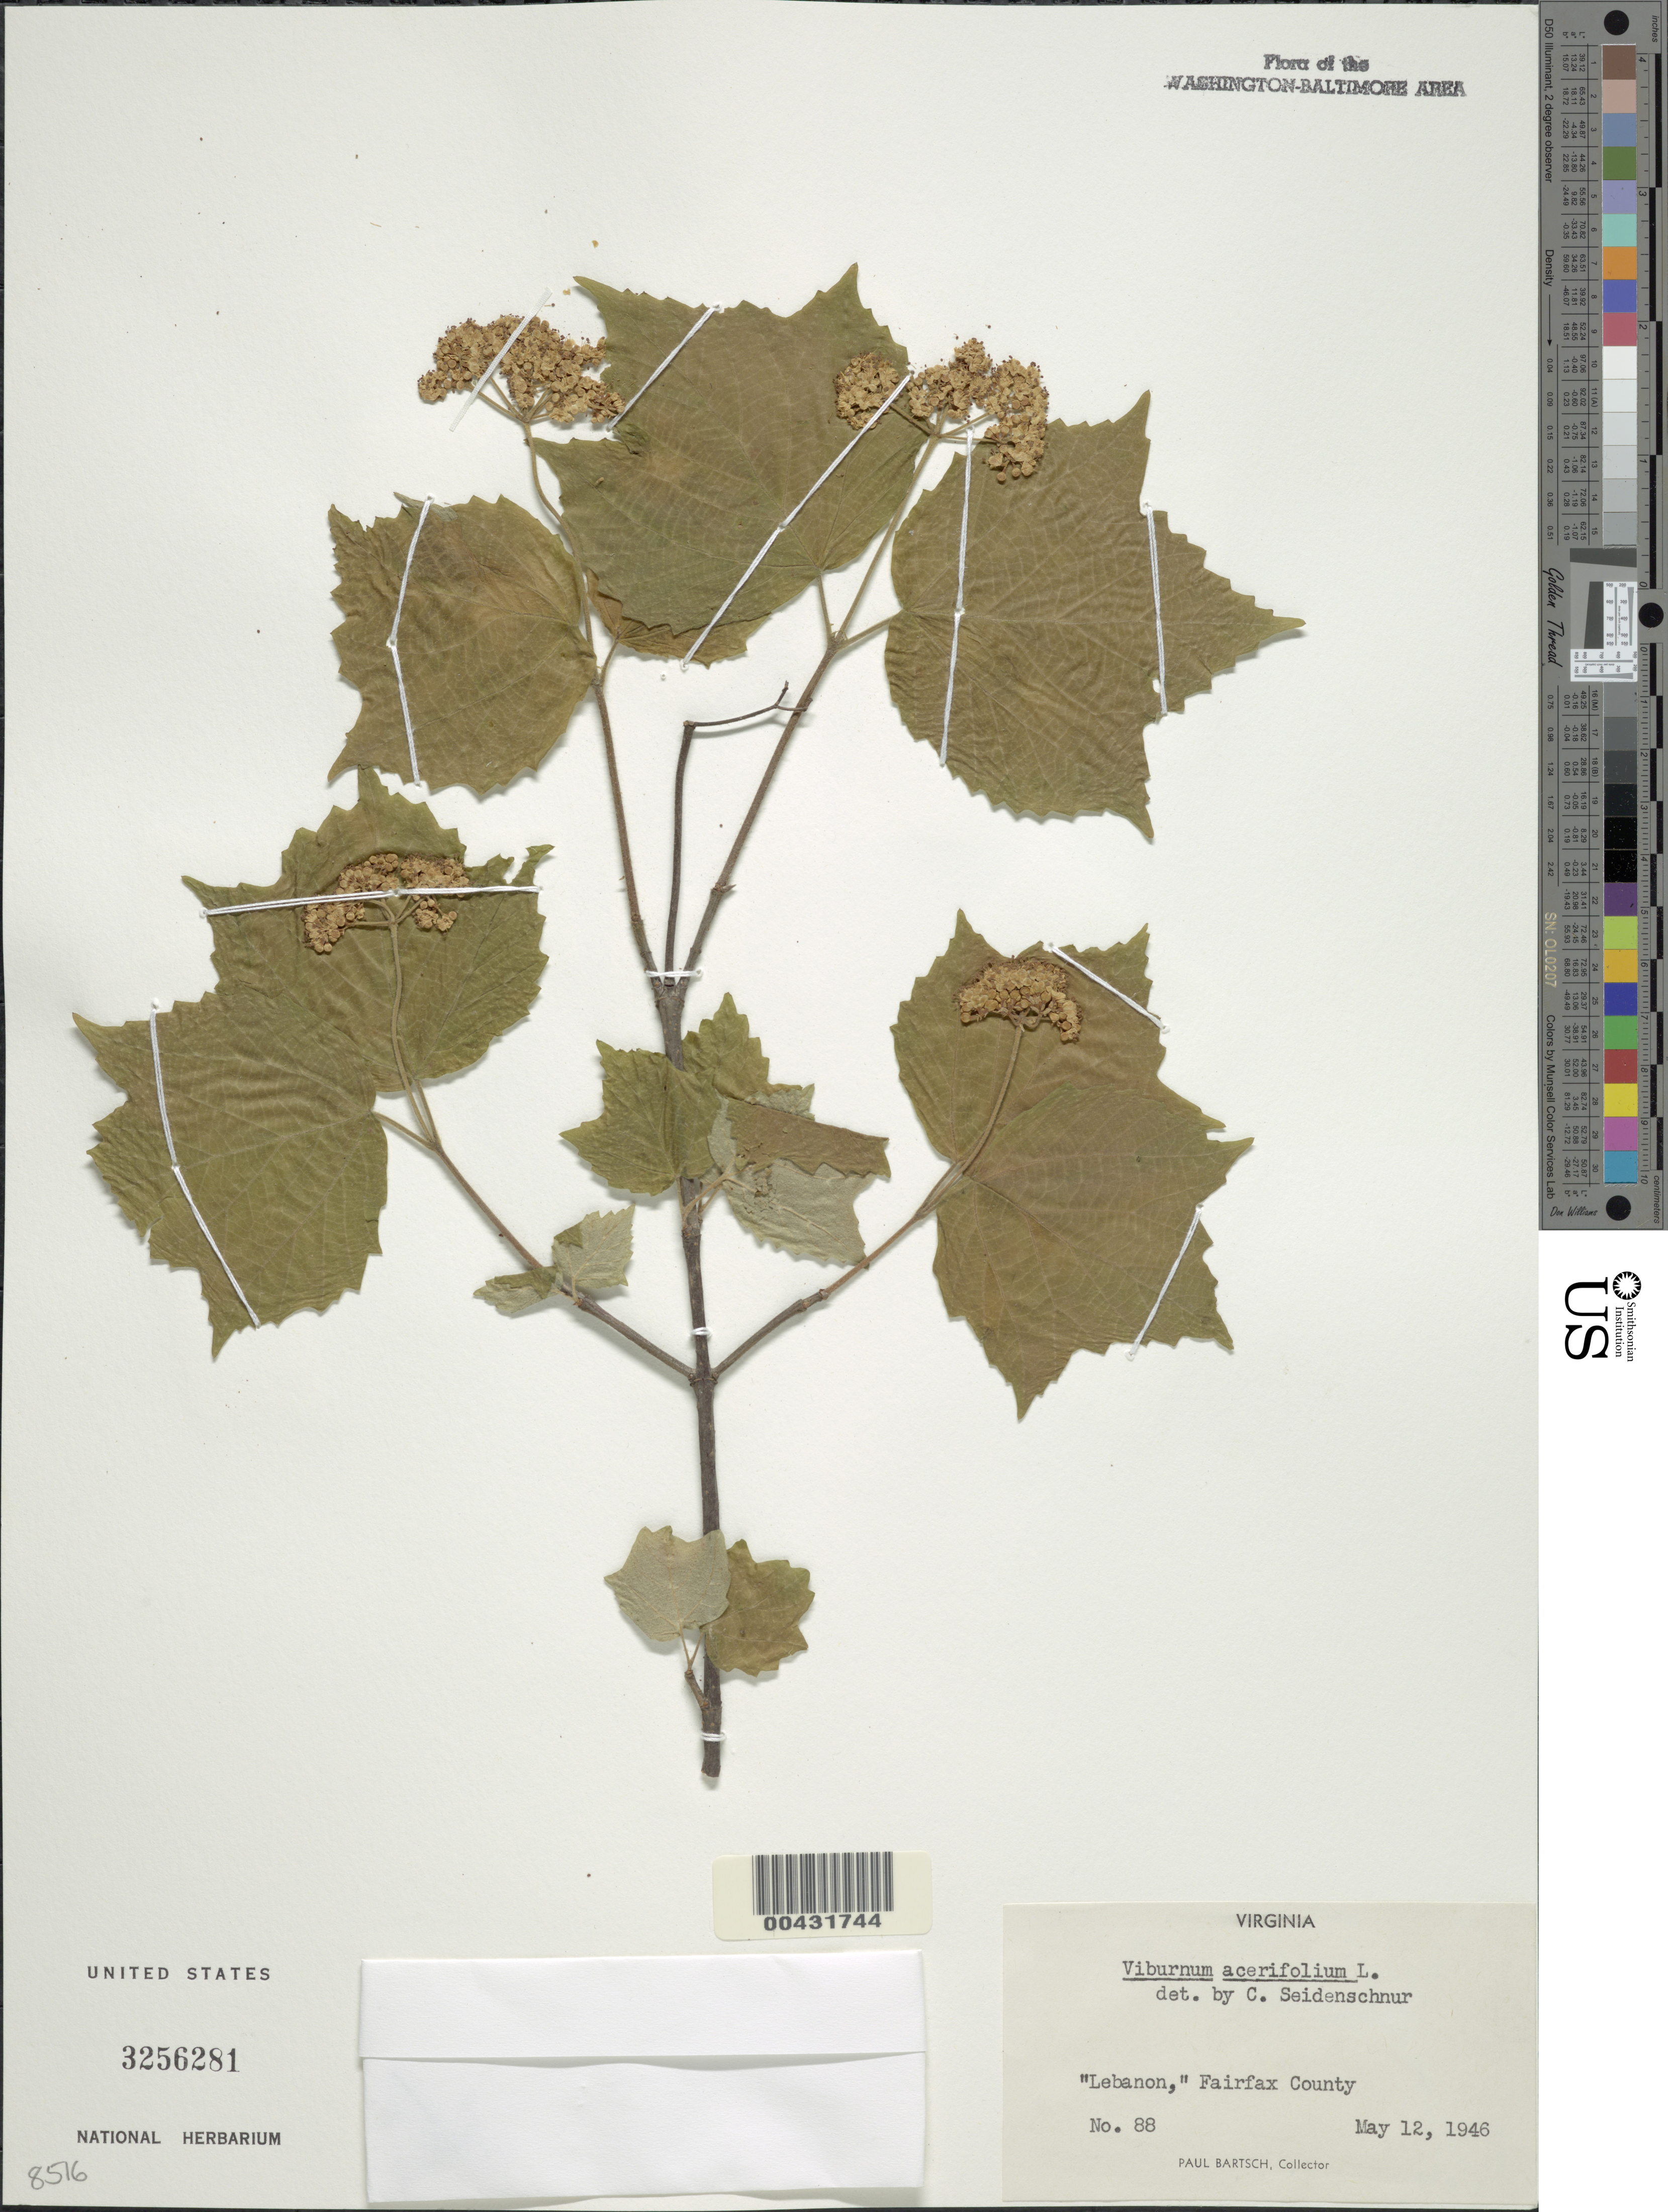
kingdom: Plantae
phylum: Tracheophyta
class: Magnoliopsida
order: Dipsacales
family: Viburnaceae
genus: Viburnum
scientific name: Viburnum acerifolium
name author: L.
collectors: P. Bartsch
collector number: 88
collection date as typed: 12 May 1946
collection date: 1946-05-12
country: United States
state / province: Virginia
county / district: Fairfax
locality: Lebanon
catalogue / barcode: US 3256281